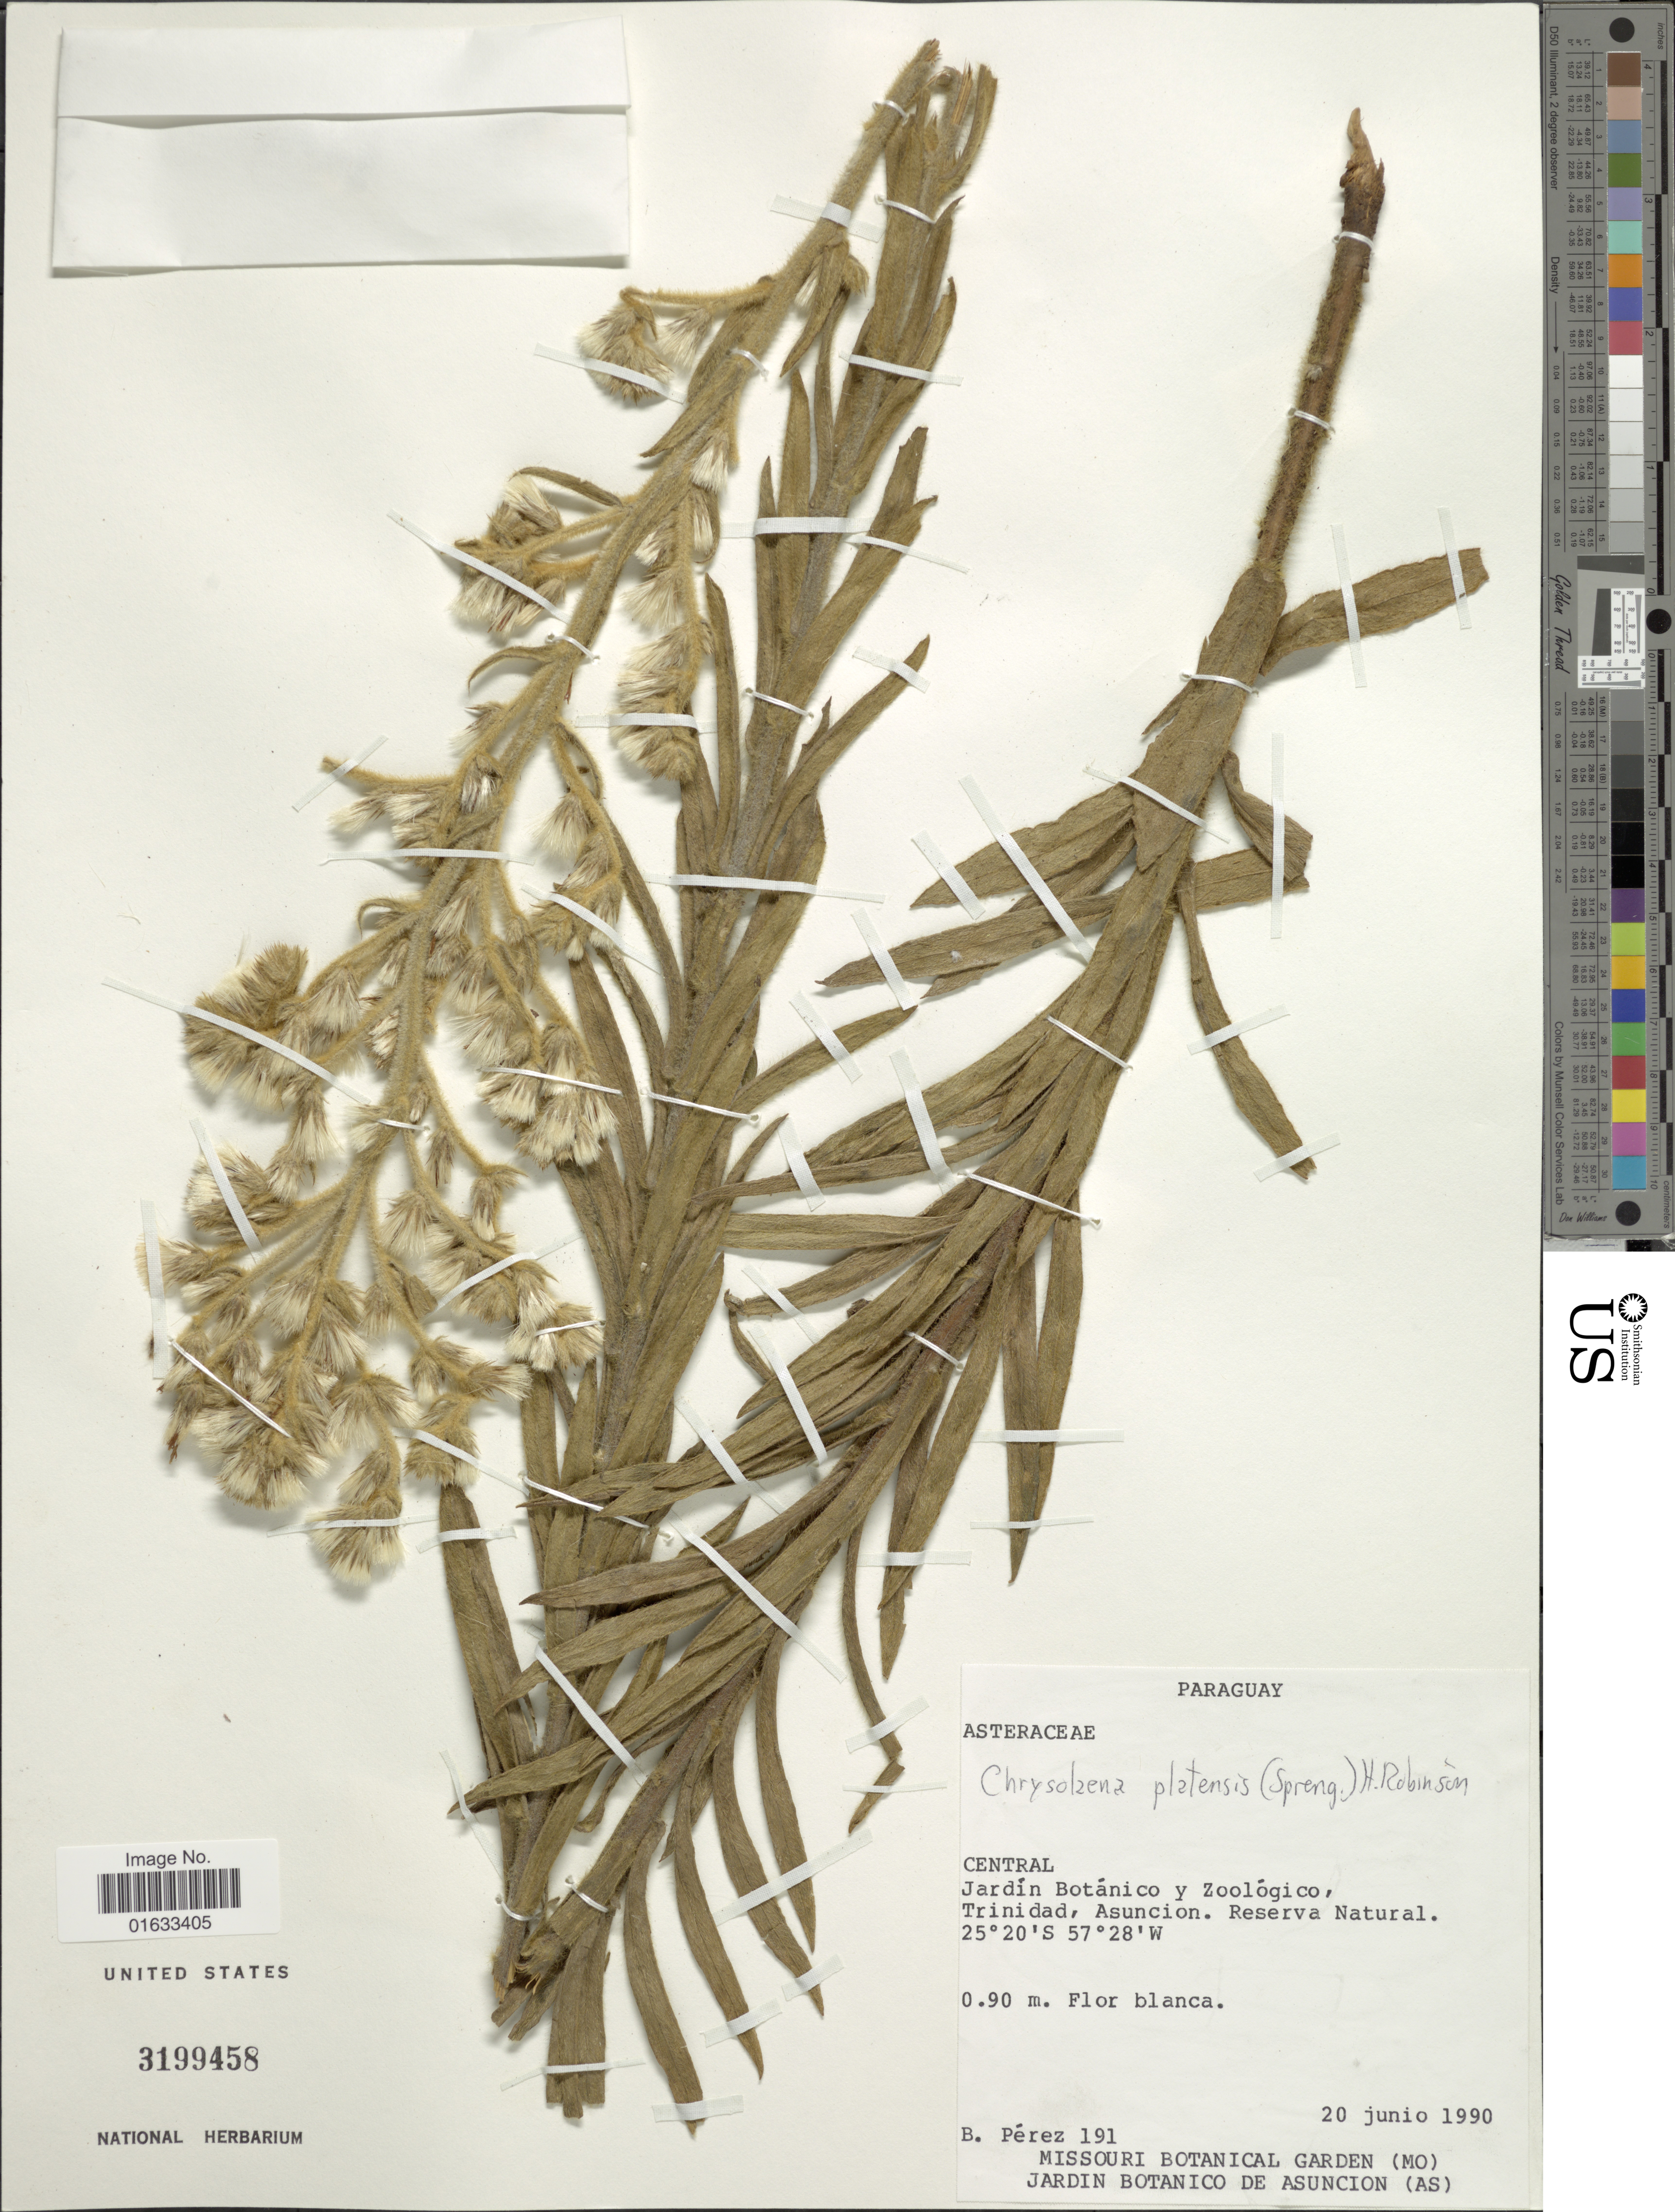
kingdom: Plantae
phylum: Tracheophyta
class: Magnoliopsida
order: Asterales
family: Asteraceae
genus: Chrysolaena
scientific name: Chrysolaena platensis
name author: (Spreng.) H. Rob.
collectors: B. Pérez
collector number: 191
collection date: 1990-06-20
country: Paraguay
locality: Jardin Botanico y Zoologico, Trinidad, Asuncion, Reserva Natural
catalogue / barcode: US 3199458